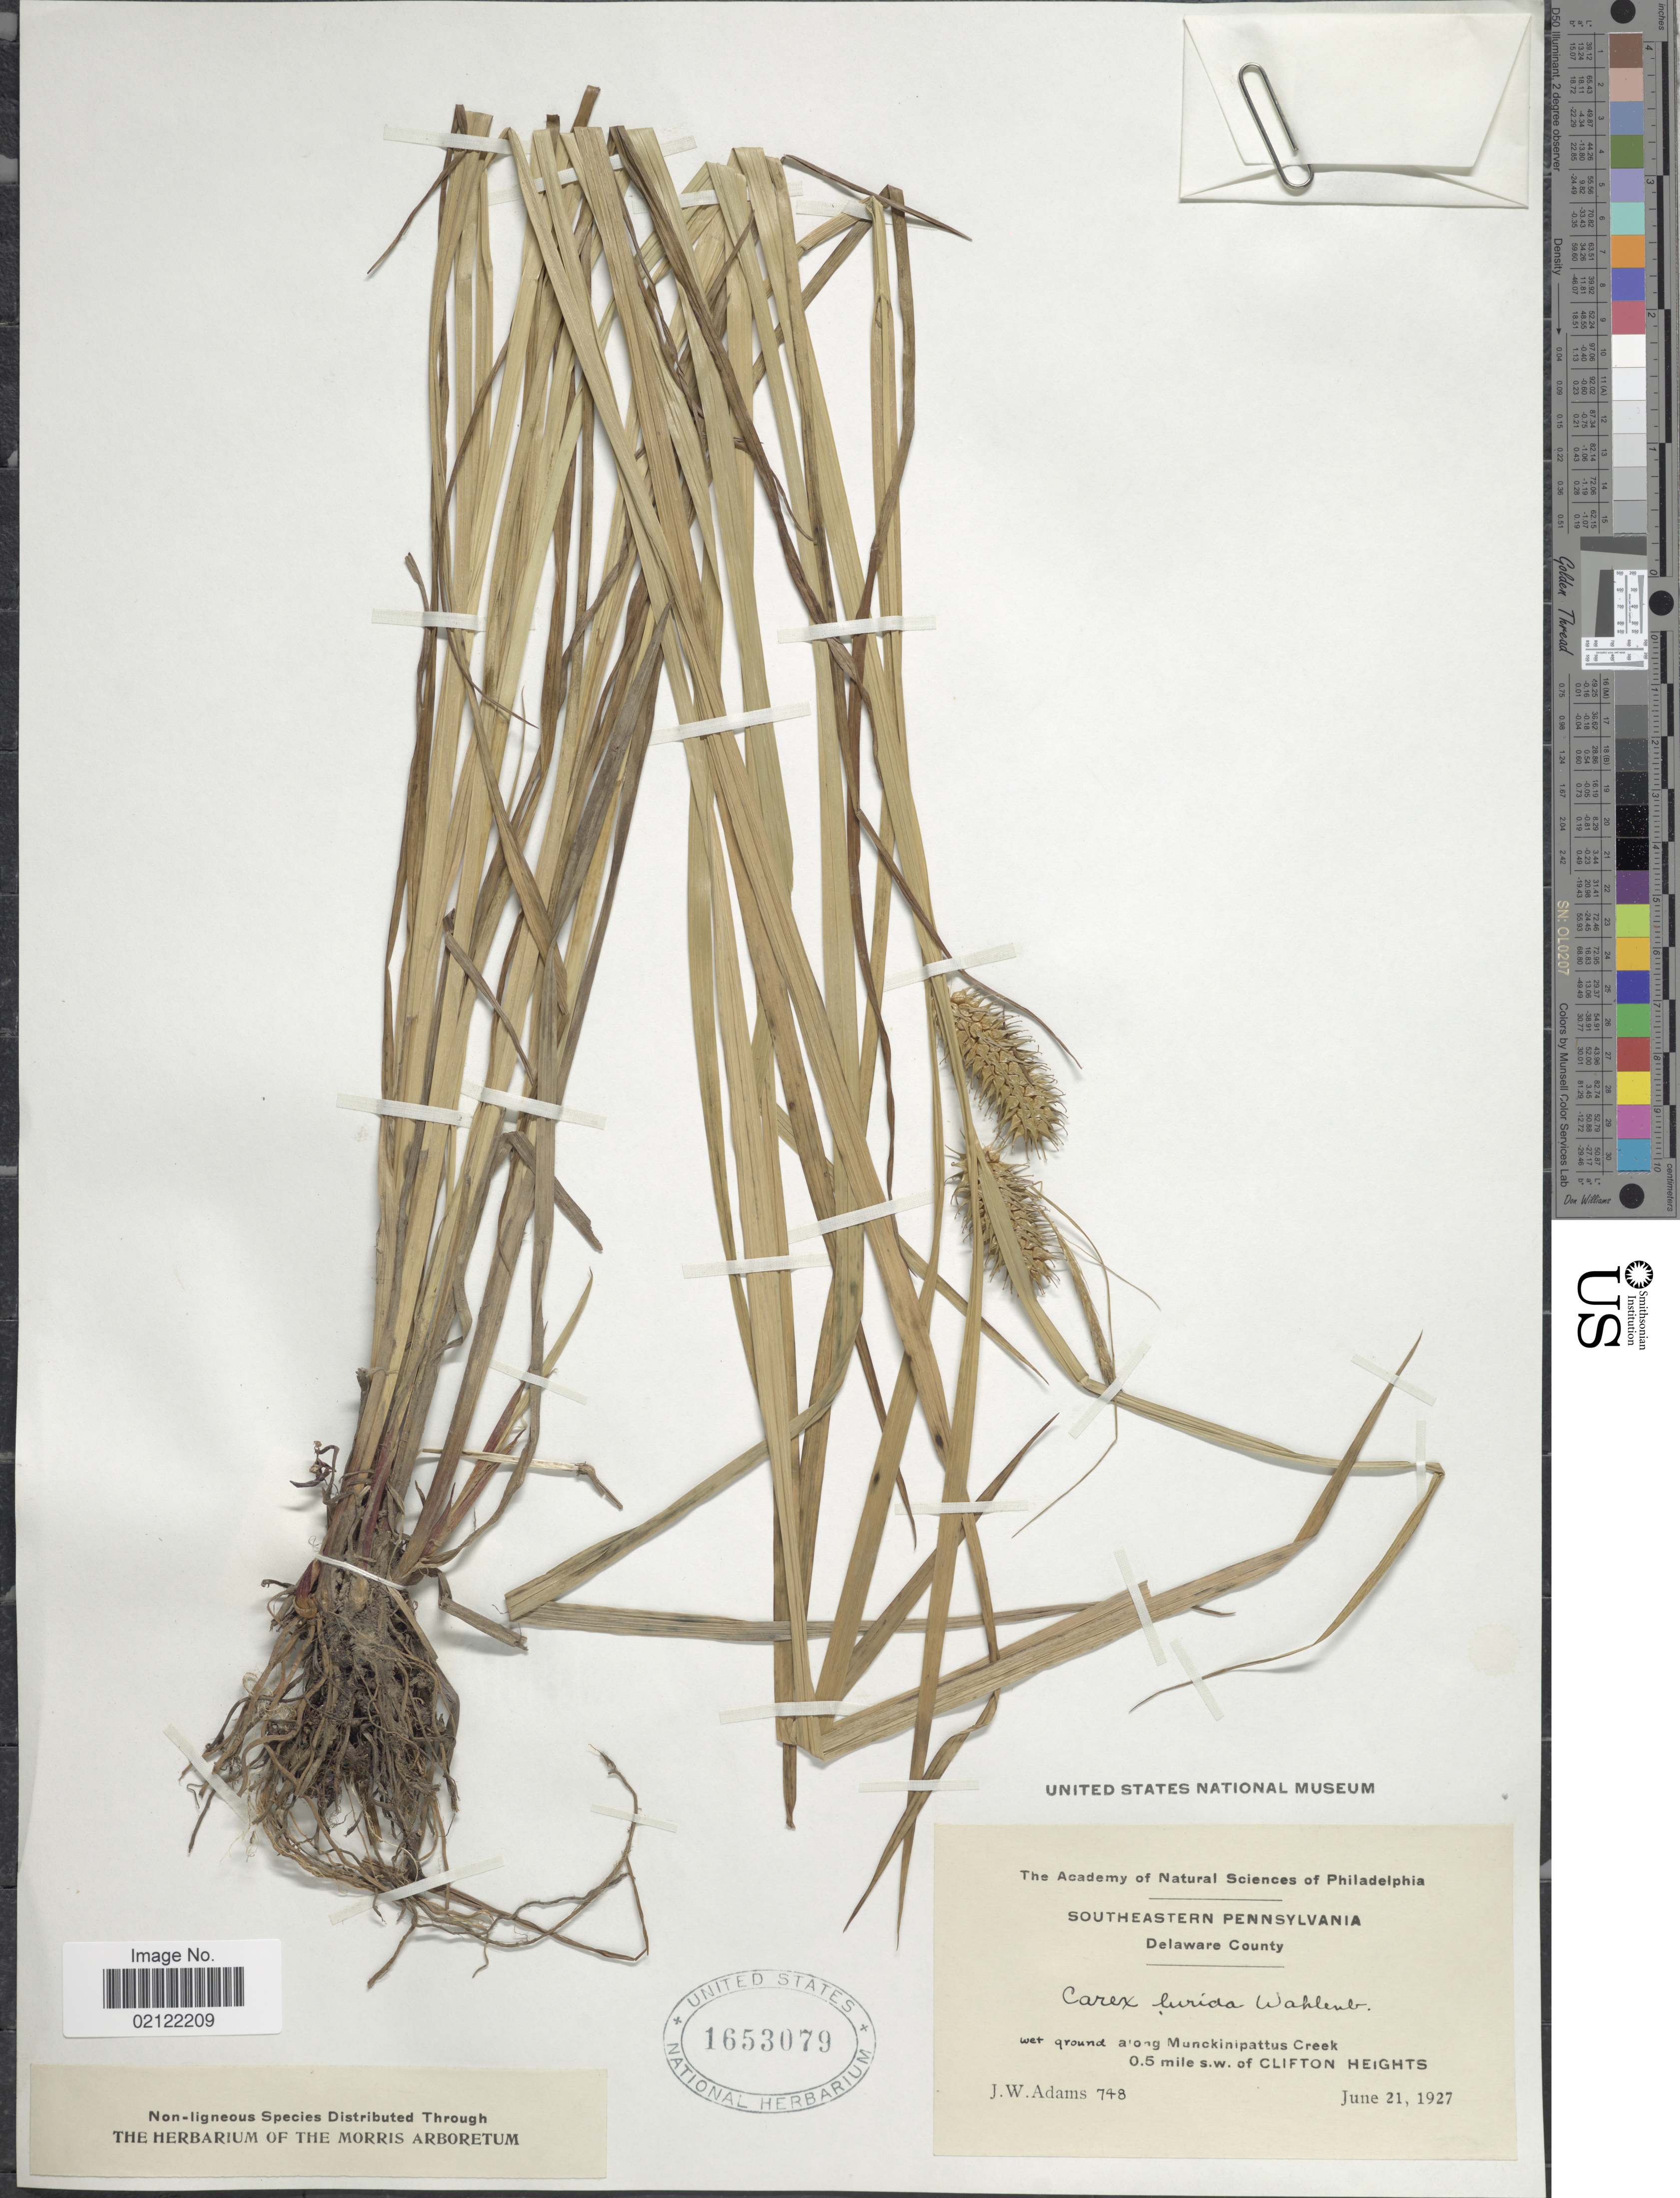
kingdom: Plantae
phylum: Tracheophyta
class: Liliopsida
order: Poales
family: Cyperaceae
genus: Carex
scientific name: Carex lurida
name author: Wahlenb.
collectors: J. Adams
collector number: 748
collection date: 1927-06-21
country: United States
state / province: Pennsylvania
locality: Southeastern Pennsylvania. Delaware County. Wet ground along Munckinipattus Creek. 0.5 mile s.w. of Clifton Heights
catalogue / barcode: US 1653079